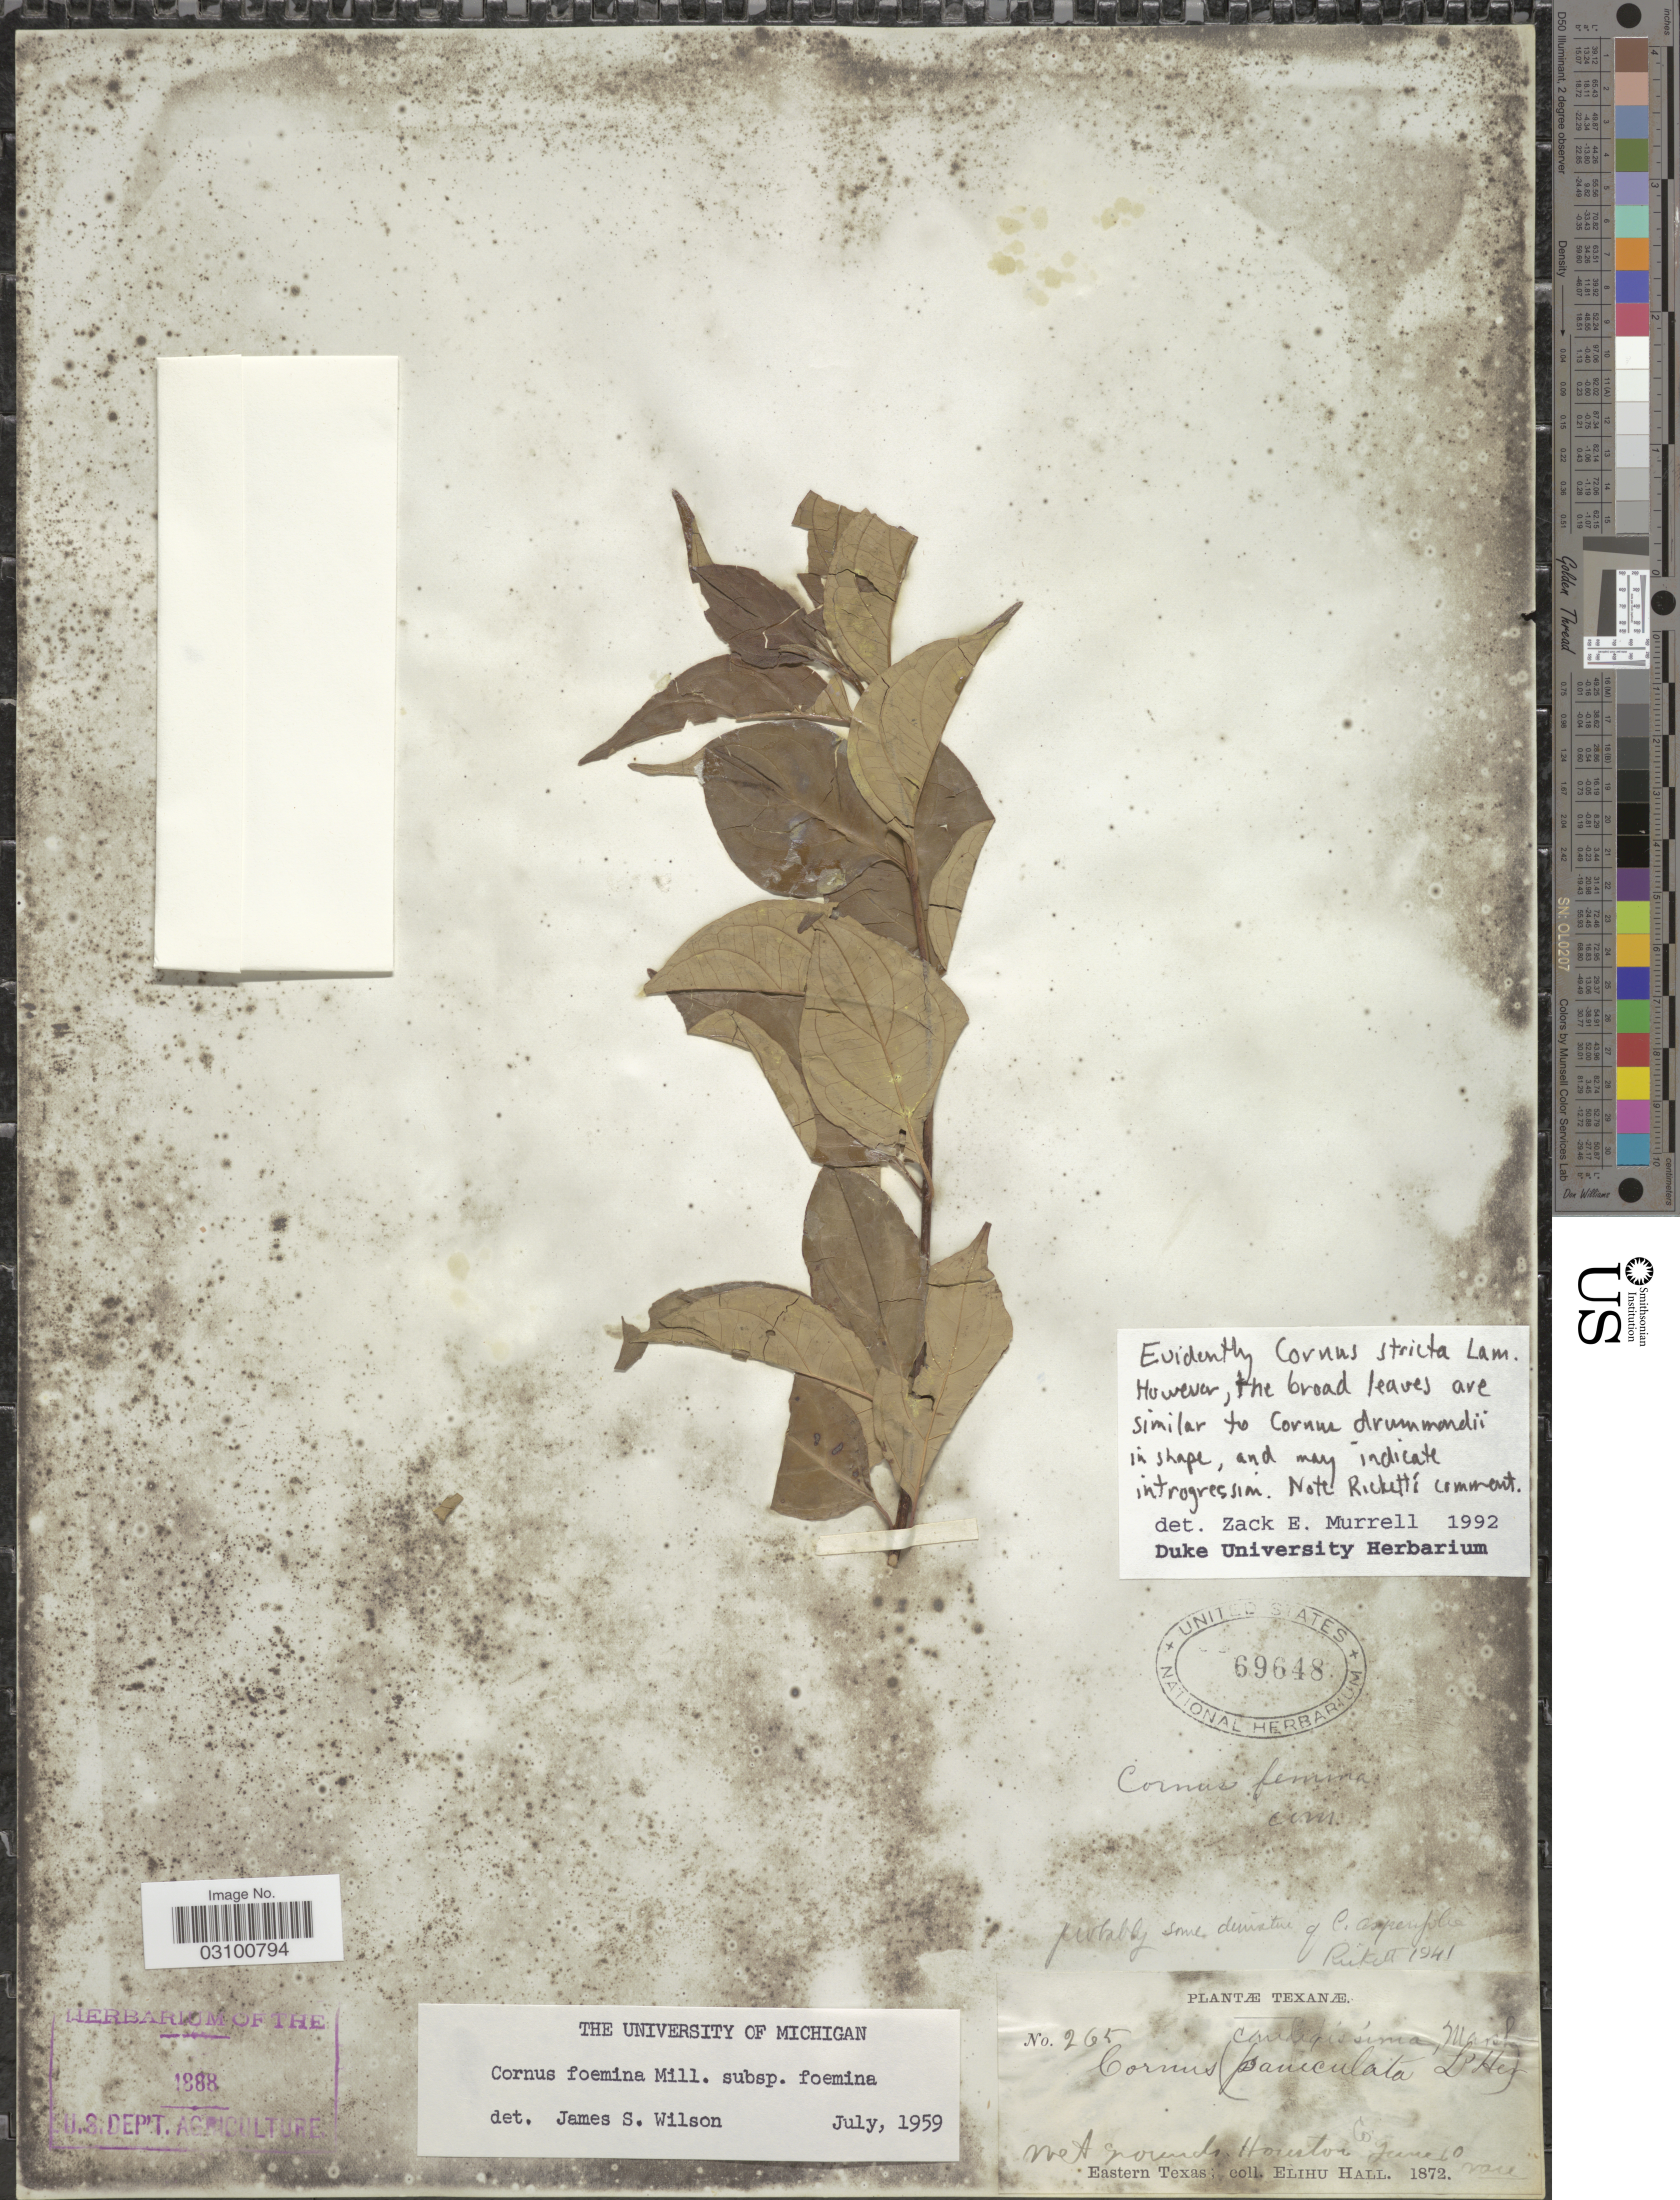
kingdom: Plantae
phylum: Tracheophyta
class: Magnoliopsida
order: Cornales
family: Cornaceae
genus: Cornus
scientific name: Cornus stricta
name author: Lam.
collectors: E. Hall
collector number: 265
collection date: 1872-06-10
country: United States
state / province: Texas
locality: Houston Co. Eastern Texas.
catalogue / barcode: US 69648